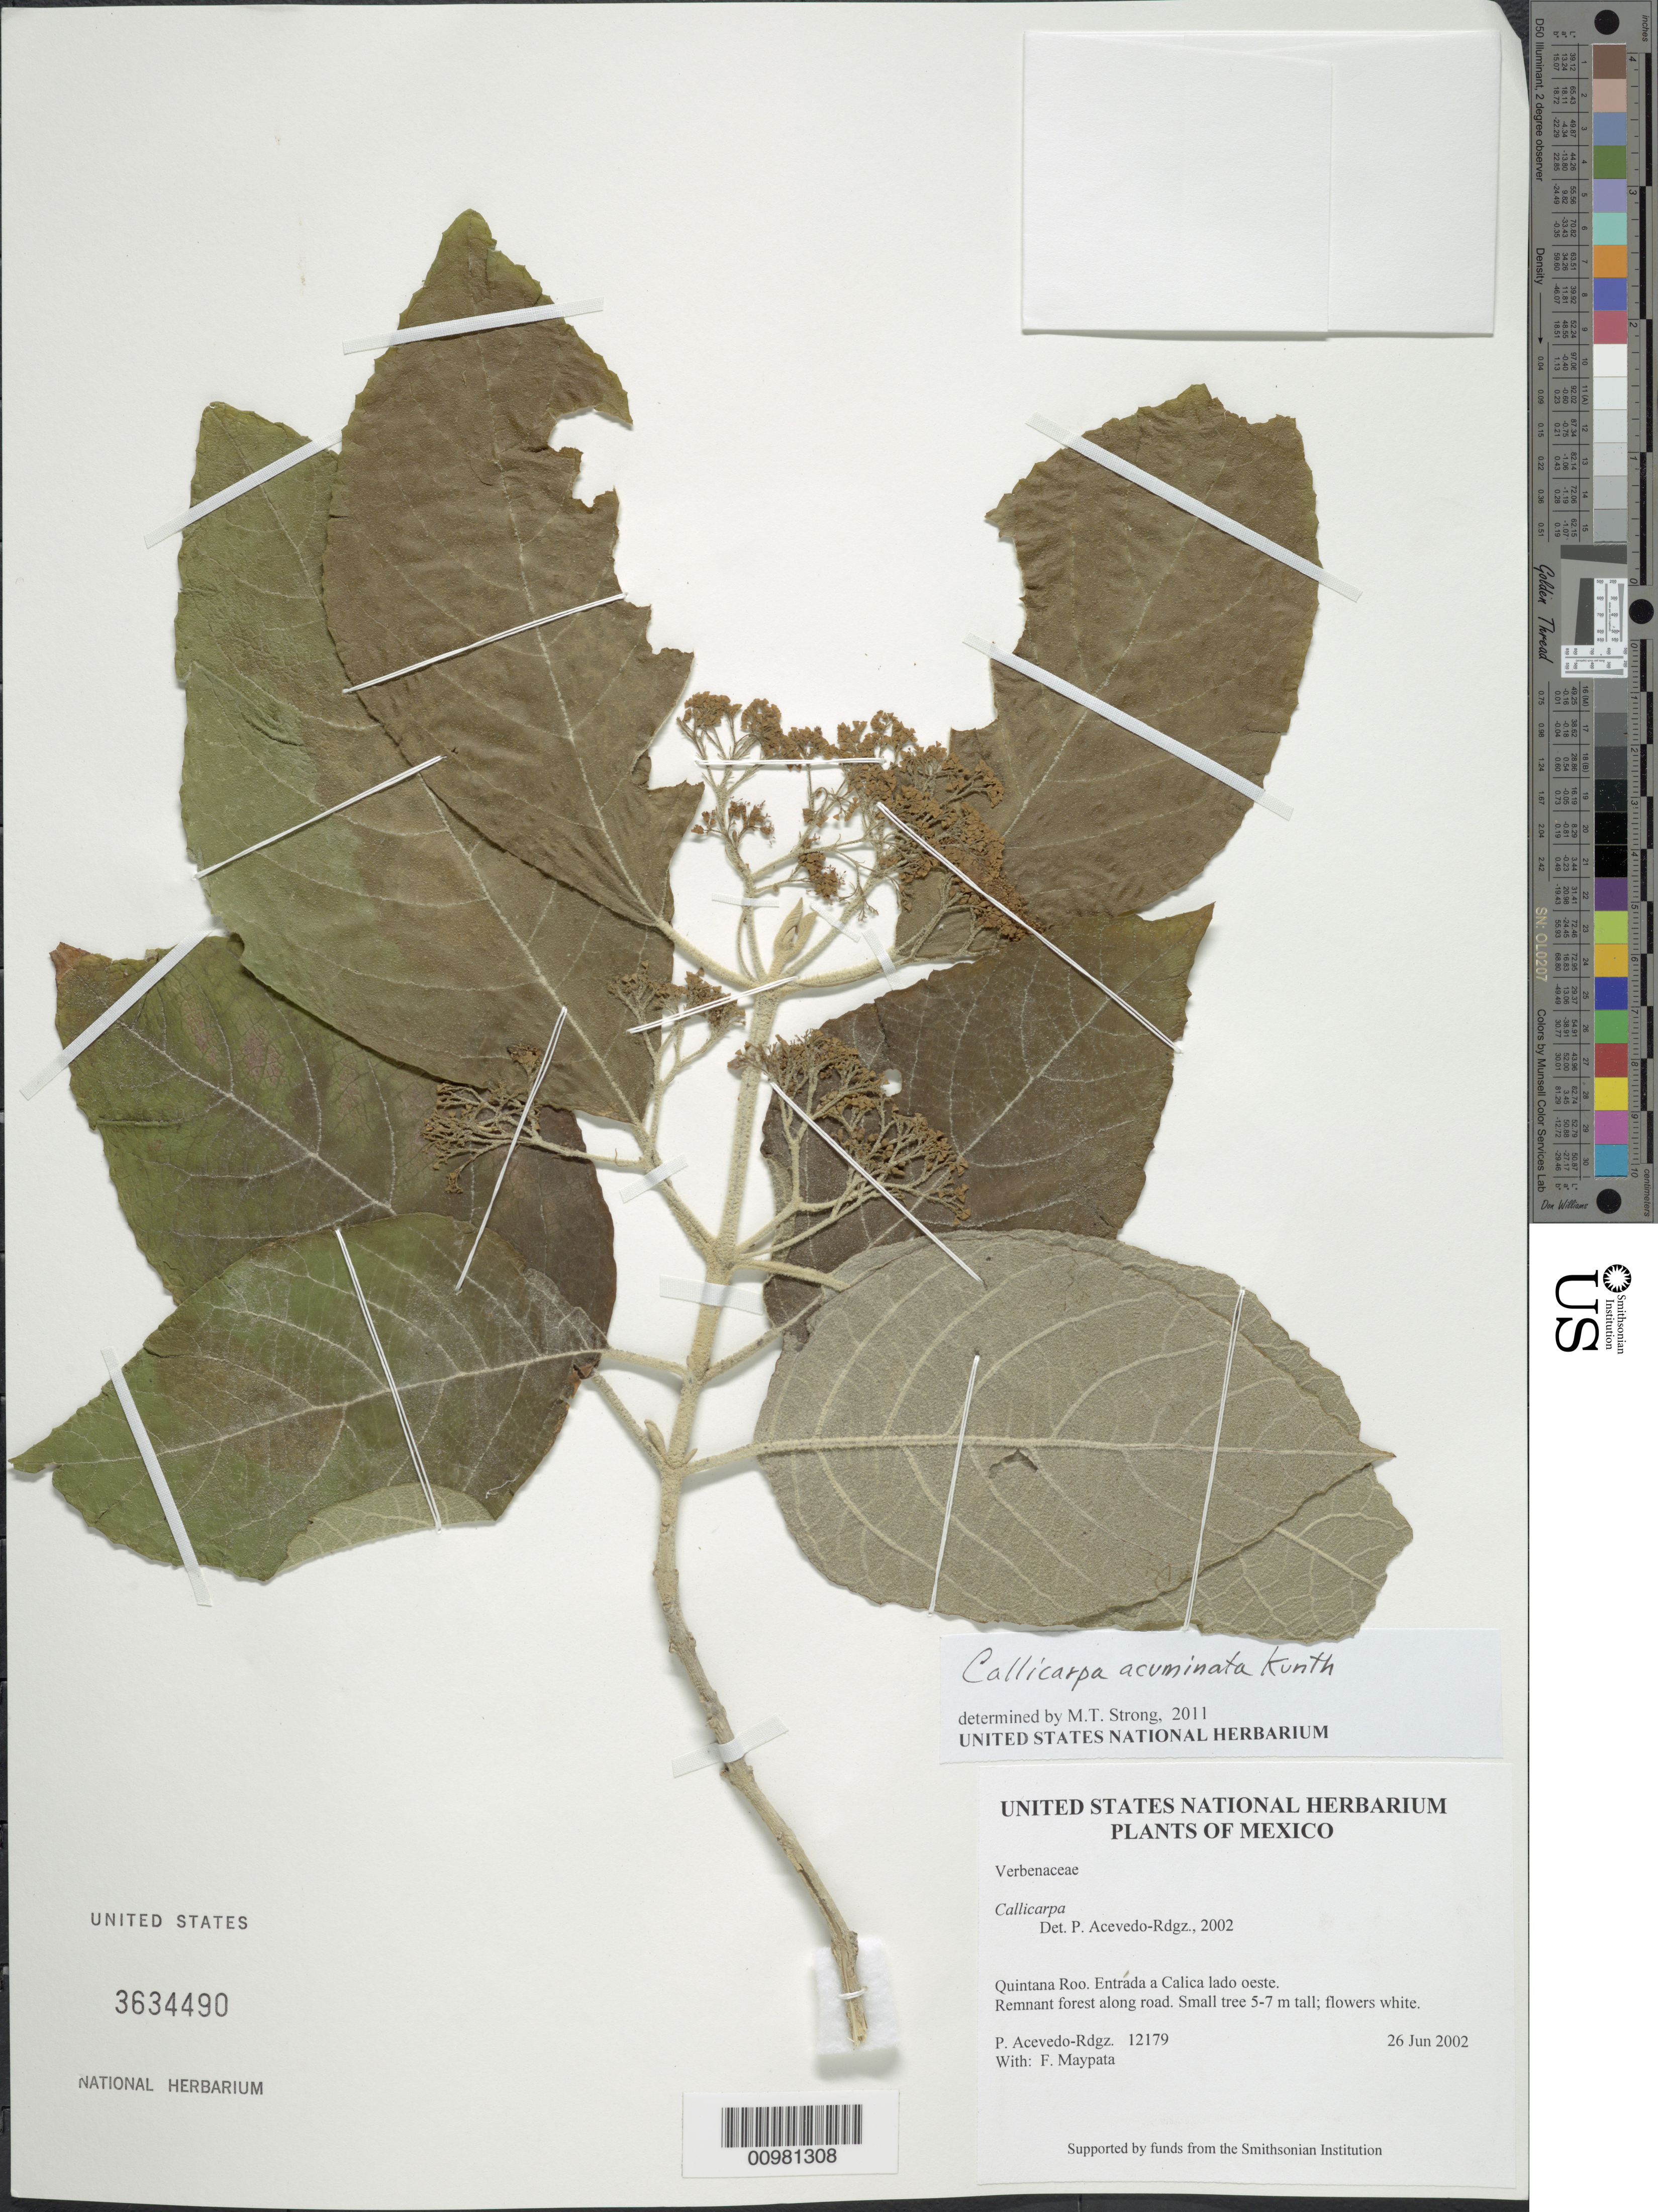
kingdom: Plantae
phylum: Tracheophyta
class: Magnoliopsida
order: Lamiales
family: Lamiaceae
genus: Callicarpa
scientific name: Callicarpa acuminata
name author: Kunth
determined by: Strong, M. T., (US), Smithsonian Institution - National Museum of Natural History (UNITED STATES)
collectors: P. Acevedo-Rodr. & F. Maypata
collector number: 12179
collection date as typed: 26 Jun 2002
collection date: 2002-06-26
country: Mexico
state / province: Quintana Roo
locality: Quintana Roo. Entrada a Calica lado oeste.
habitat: Remnant forest along road.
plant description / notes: US, NY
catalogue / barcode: US 3634490